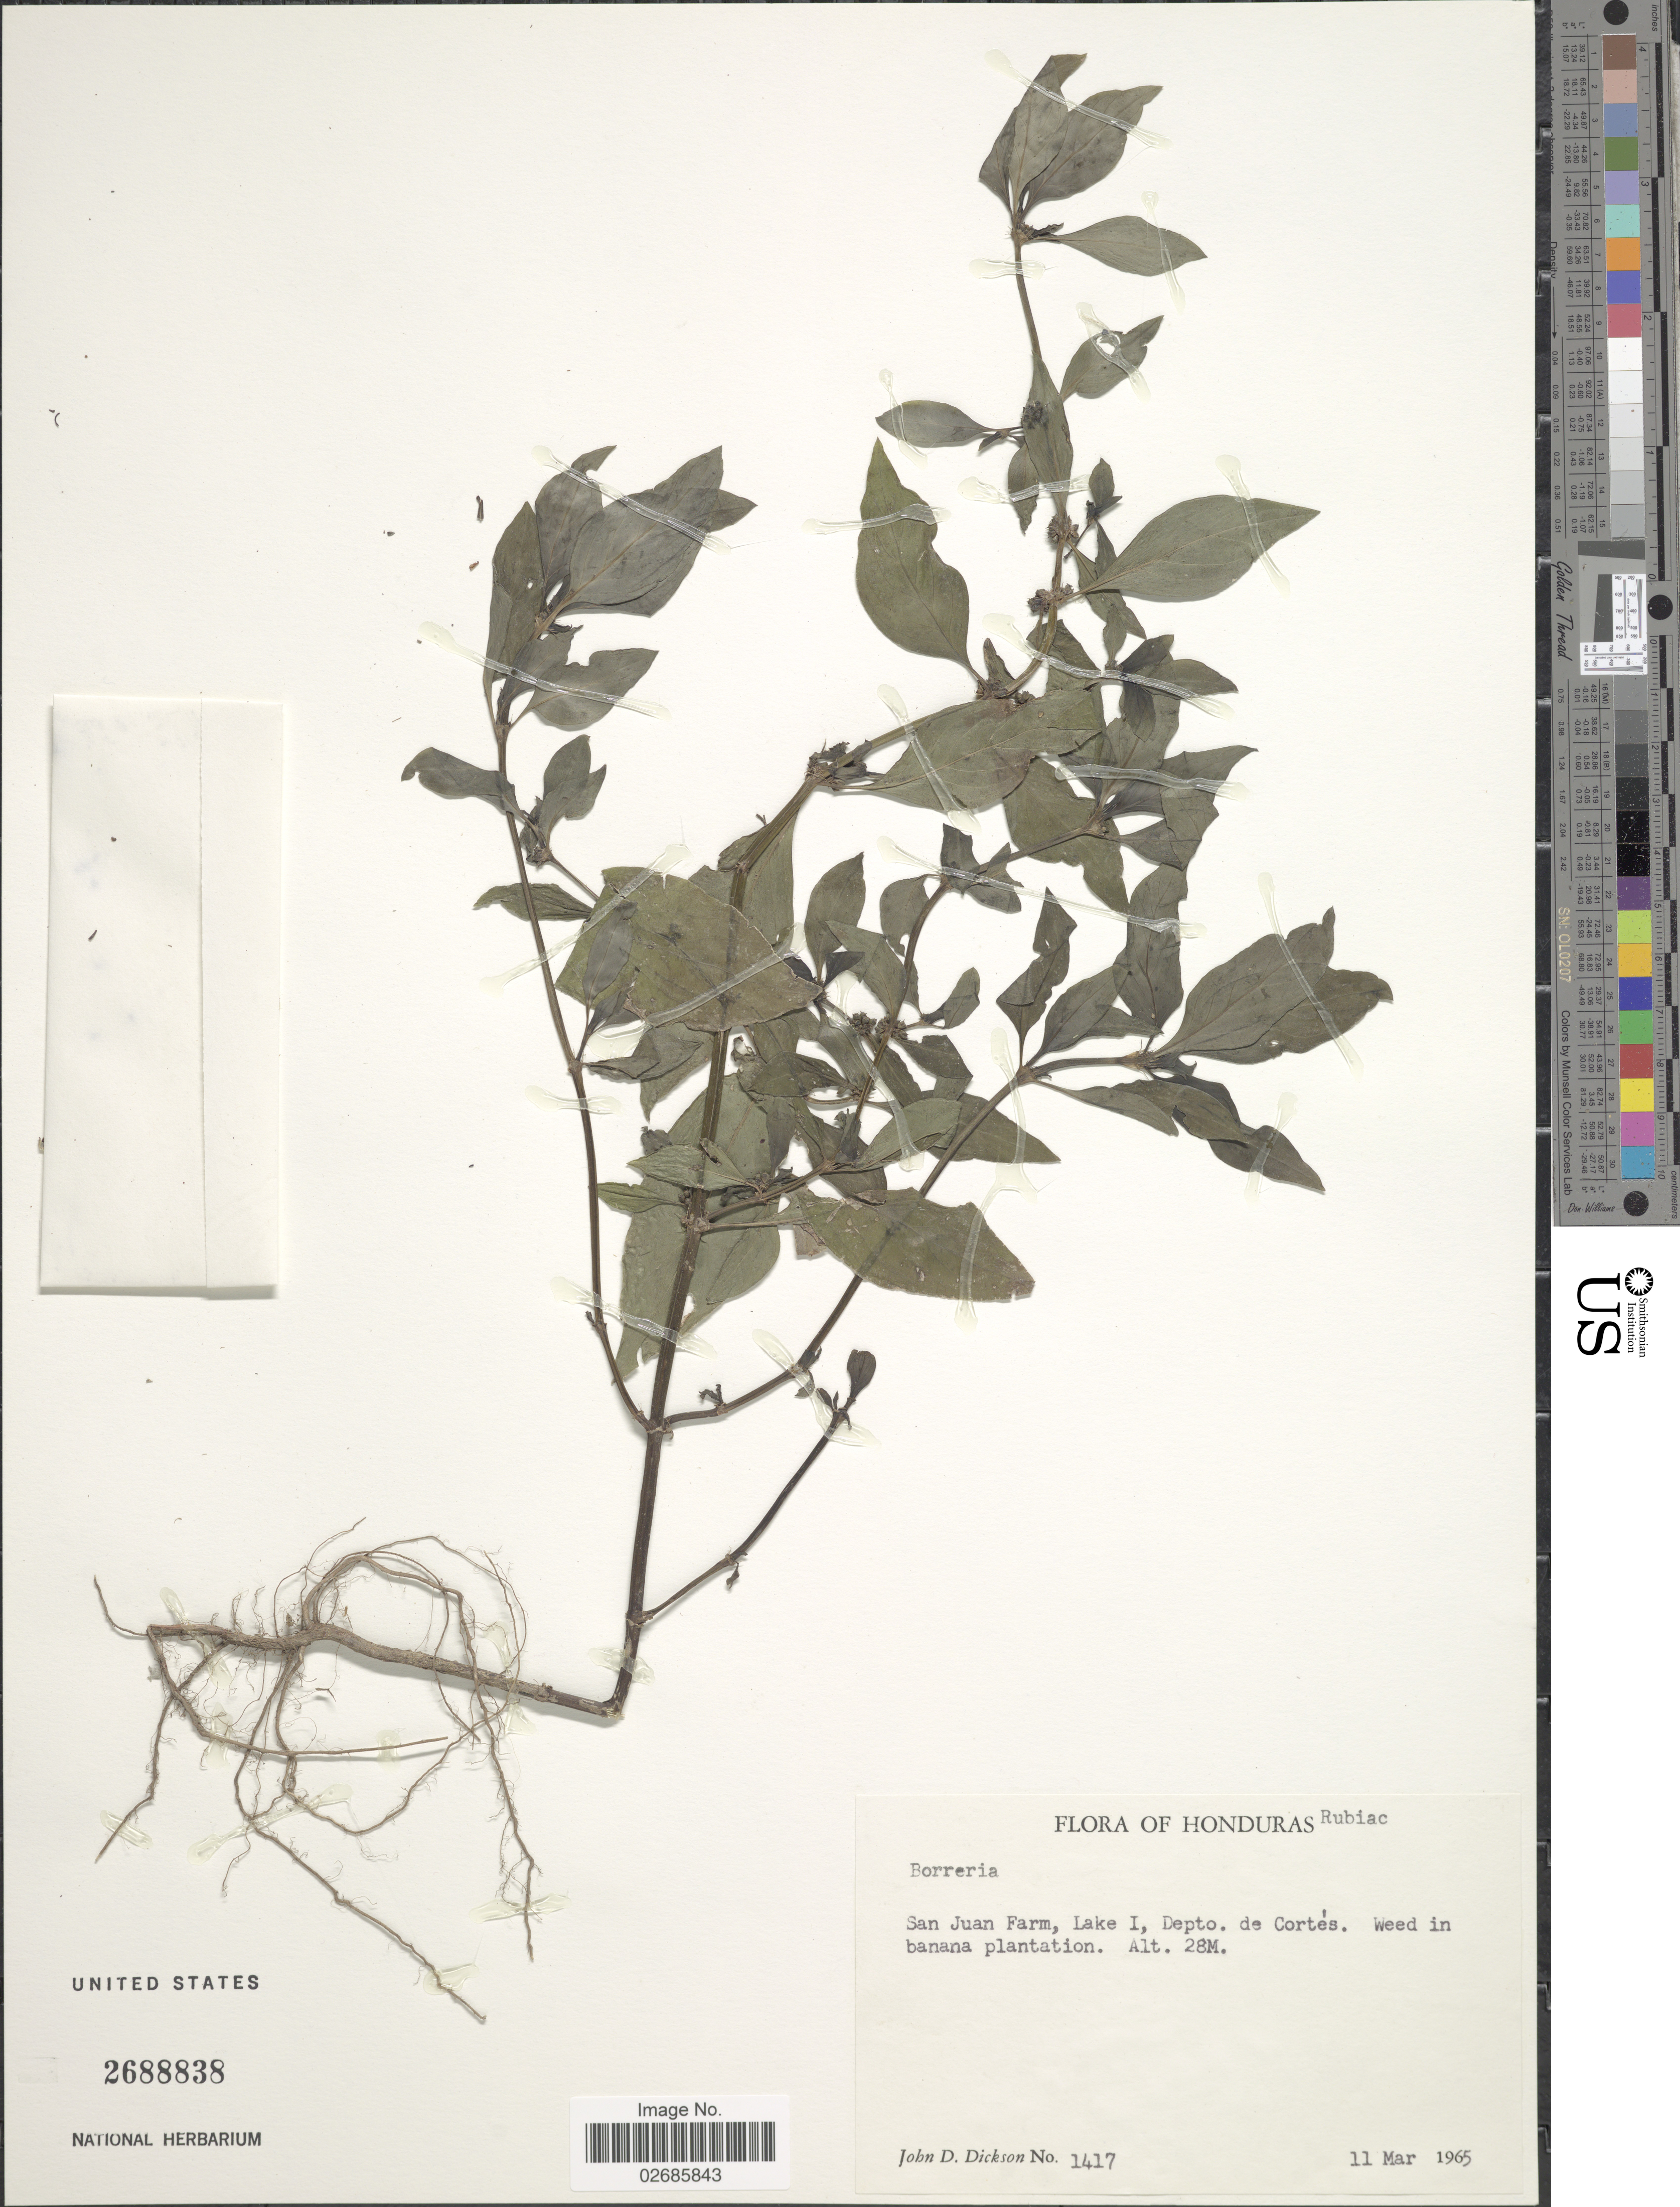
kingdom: Plantae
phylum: Tracheophyta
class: Magnoliopsida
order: Gentianales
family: Rubiaceae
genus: Borreria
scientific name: Borreria sp.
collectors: J. Dickson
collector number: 1417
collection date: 1965-03-11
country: Honduras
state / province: Cortés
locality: San Juan Farm, Lake I, Depto. de Corté. Weed in banana plantation.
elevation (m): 28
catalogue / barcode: US 2688838